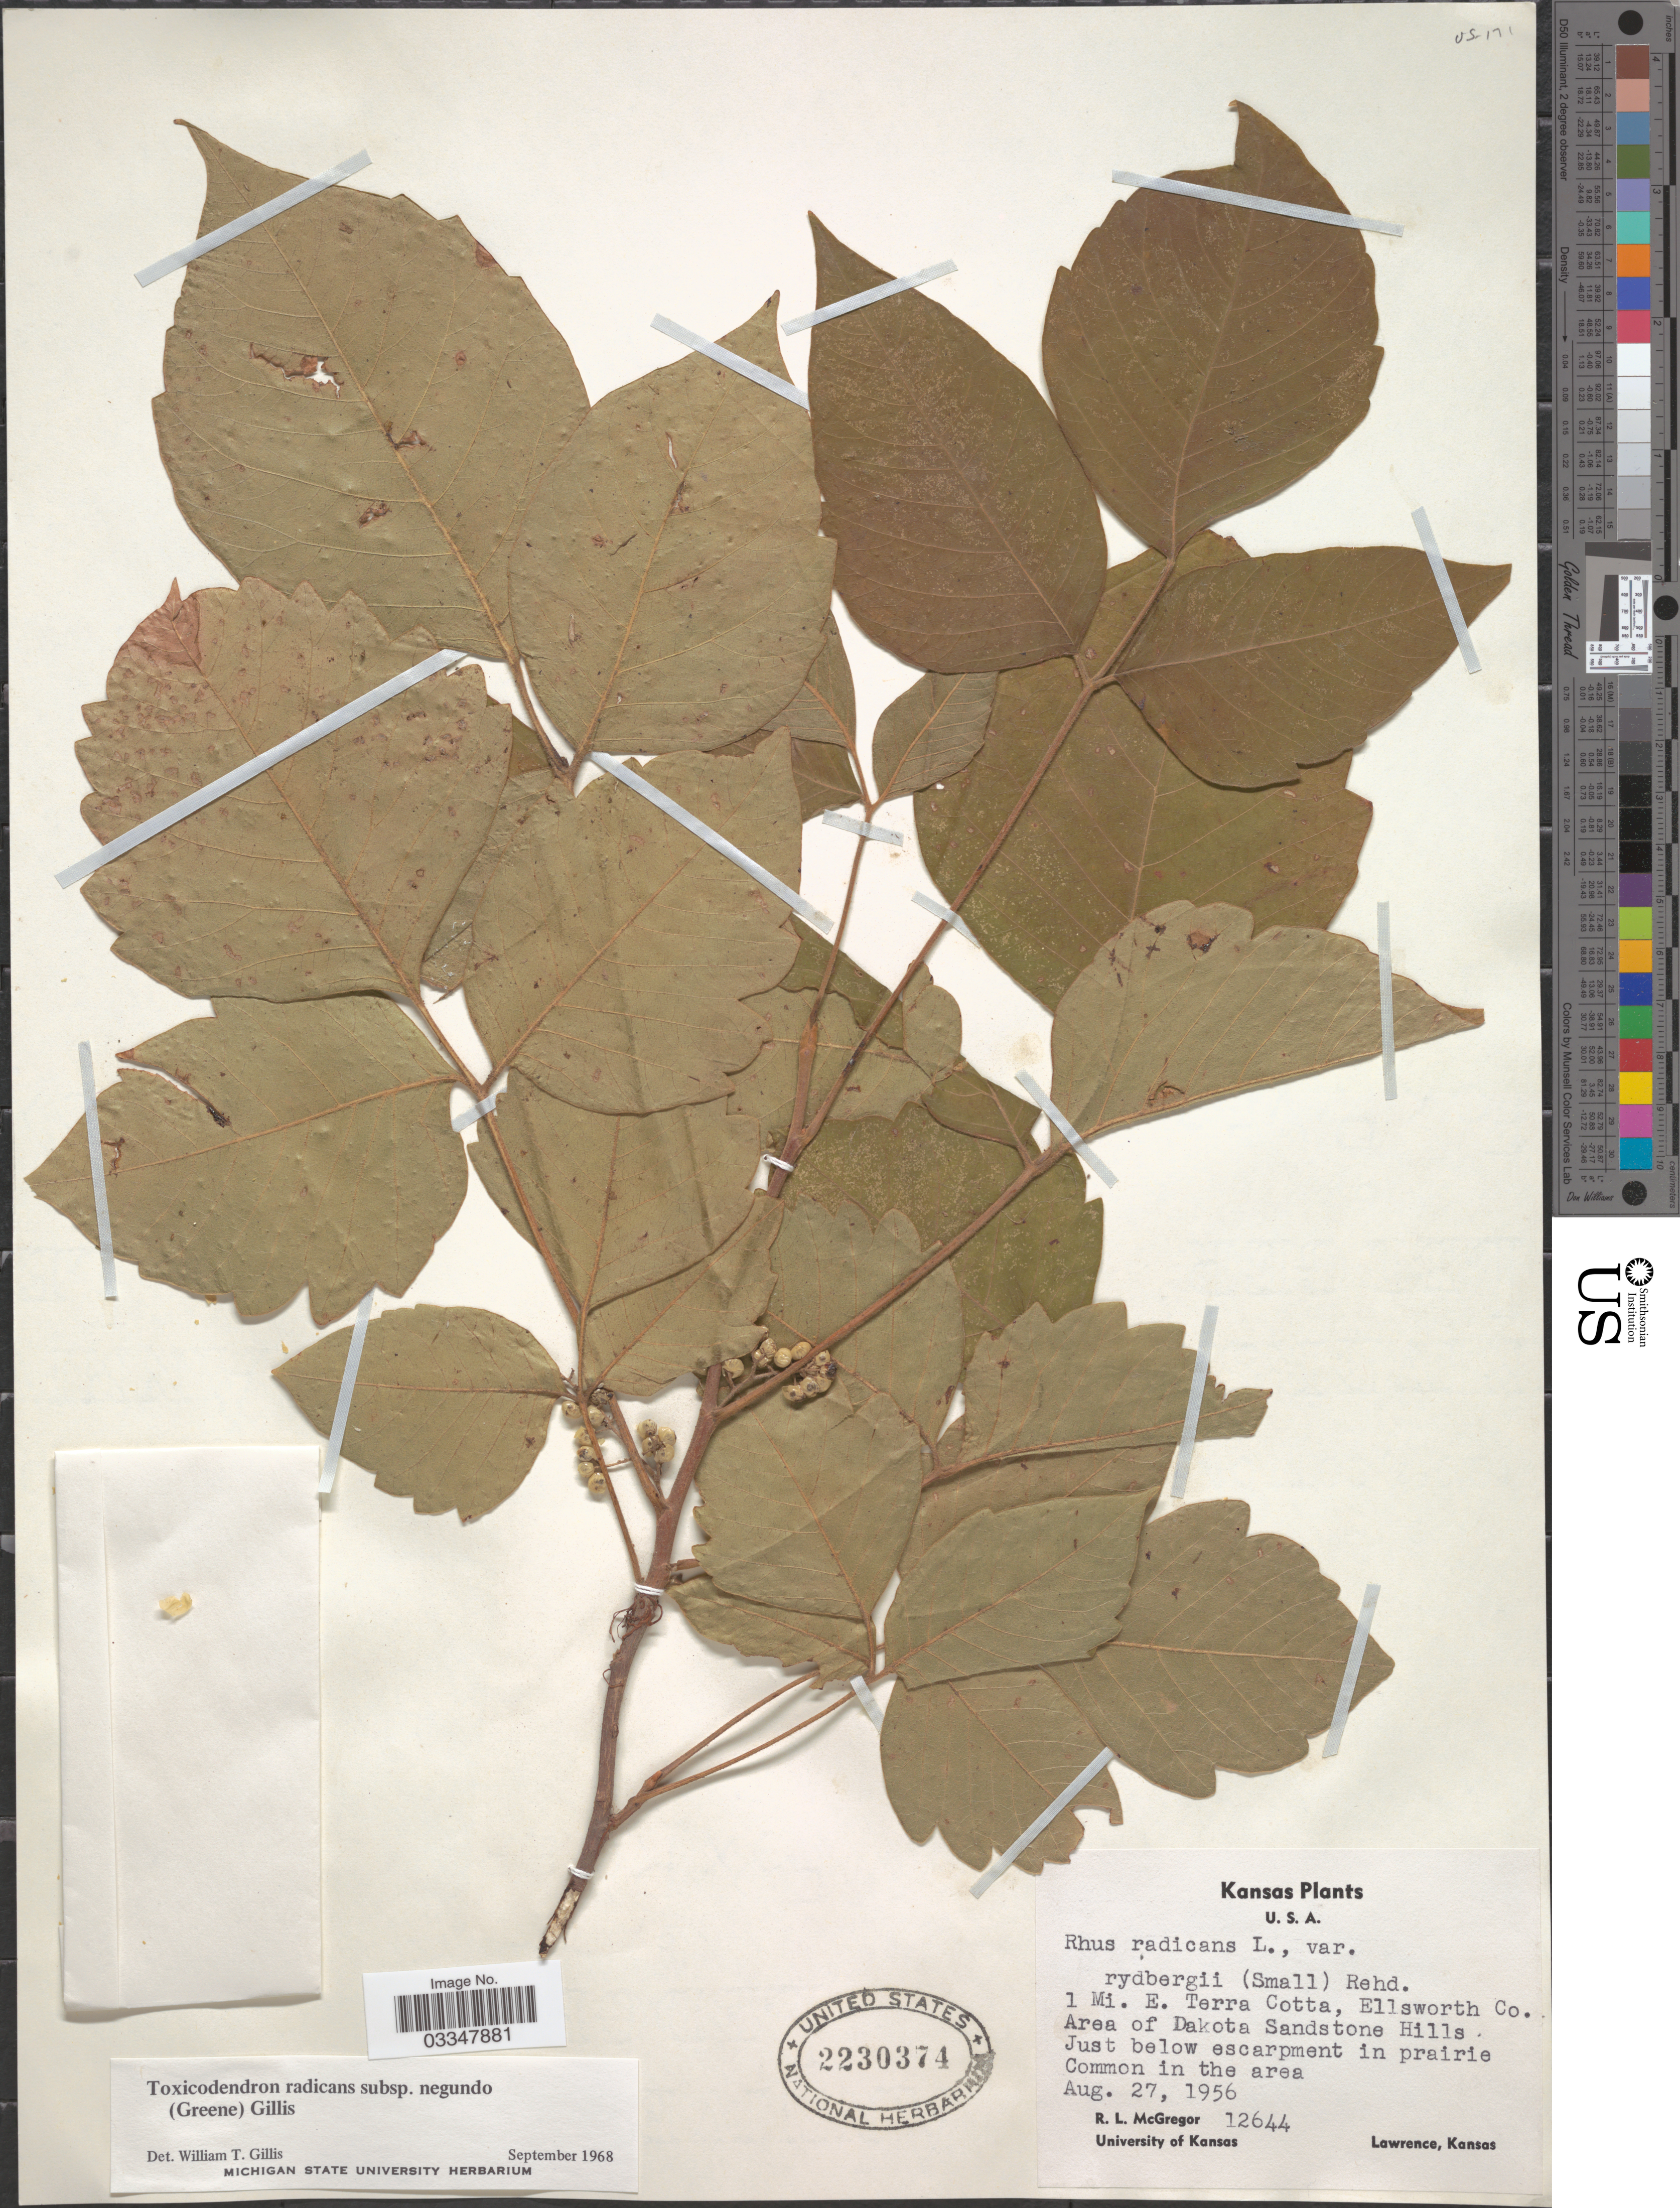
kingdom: Plantae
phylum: Tracheophyta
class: Magnoliopsida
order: Sapindales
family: Anacardiaceae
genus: Toxicodendron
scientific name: Toxicodendron radicans subsp. negundo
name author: (Greene) Gillis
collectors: R. McGregor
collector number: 12644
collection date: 1956-08-27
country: United States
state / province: Kansas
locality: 1 Mi. E. Terra Cotta, Ellsworth Co. Area of Dakota Sandstone Hills.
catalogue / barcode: US 2230374